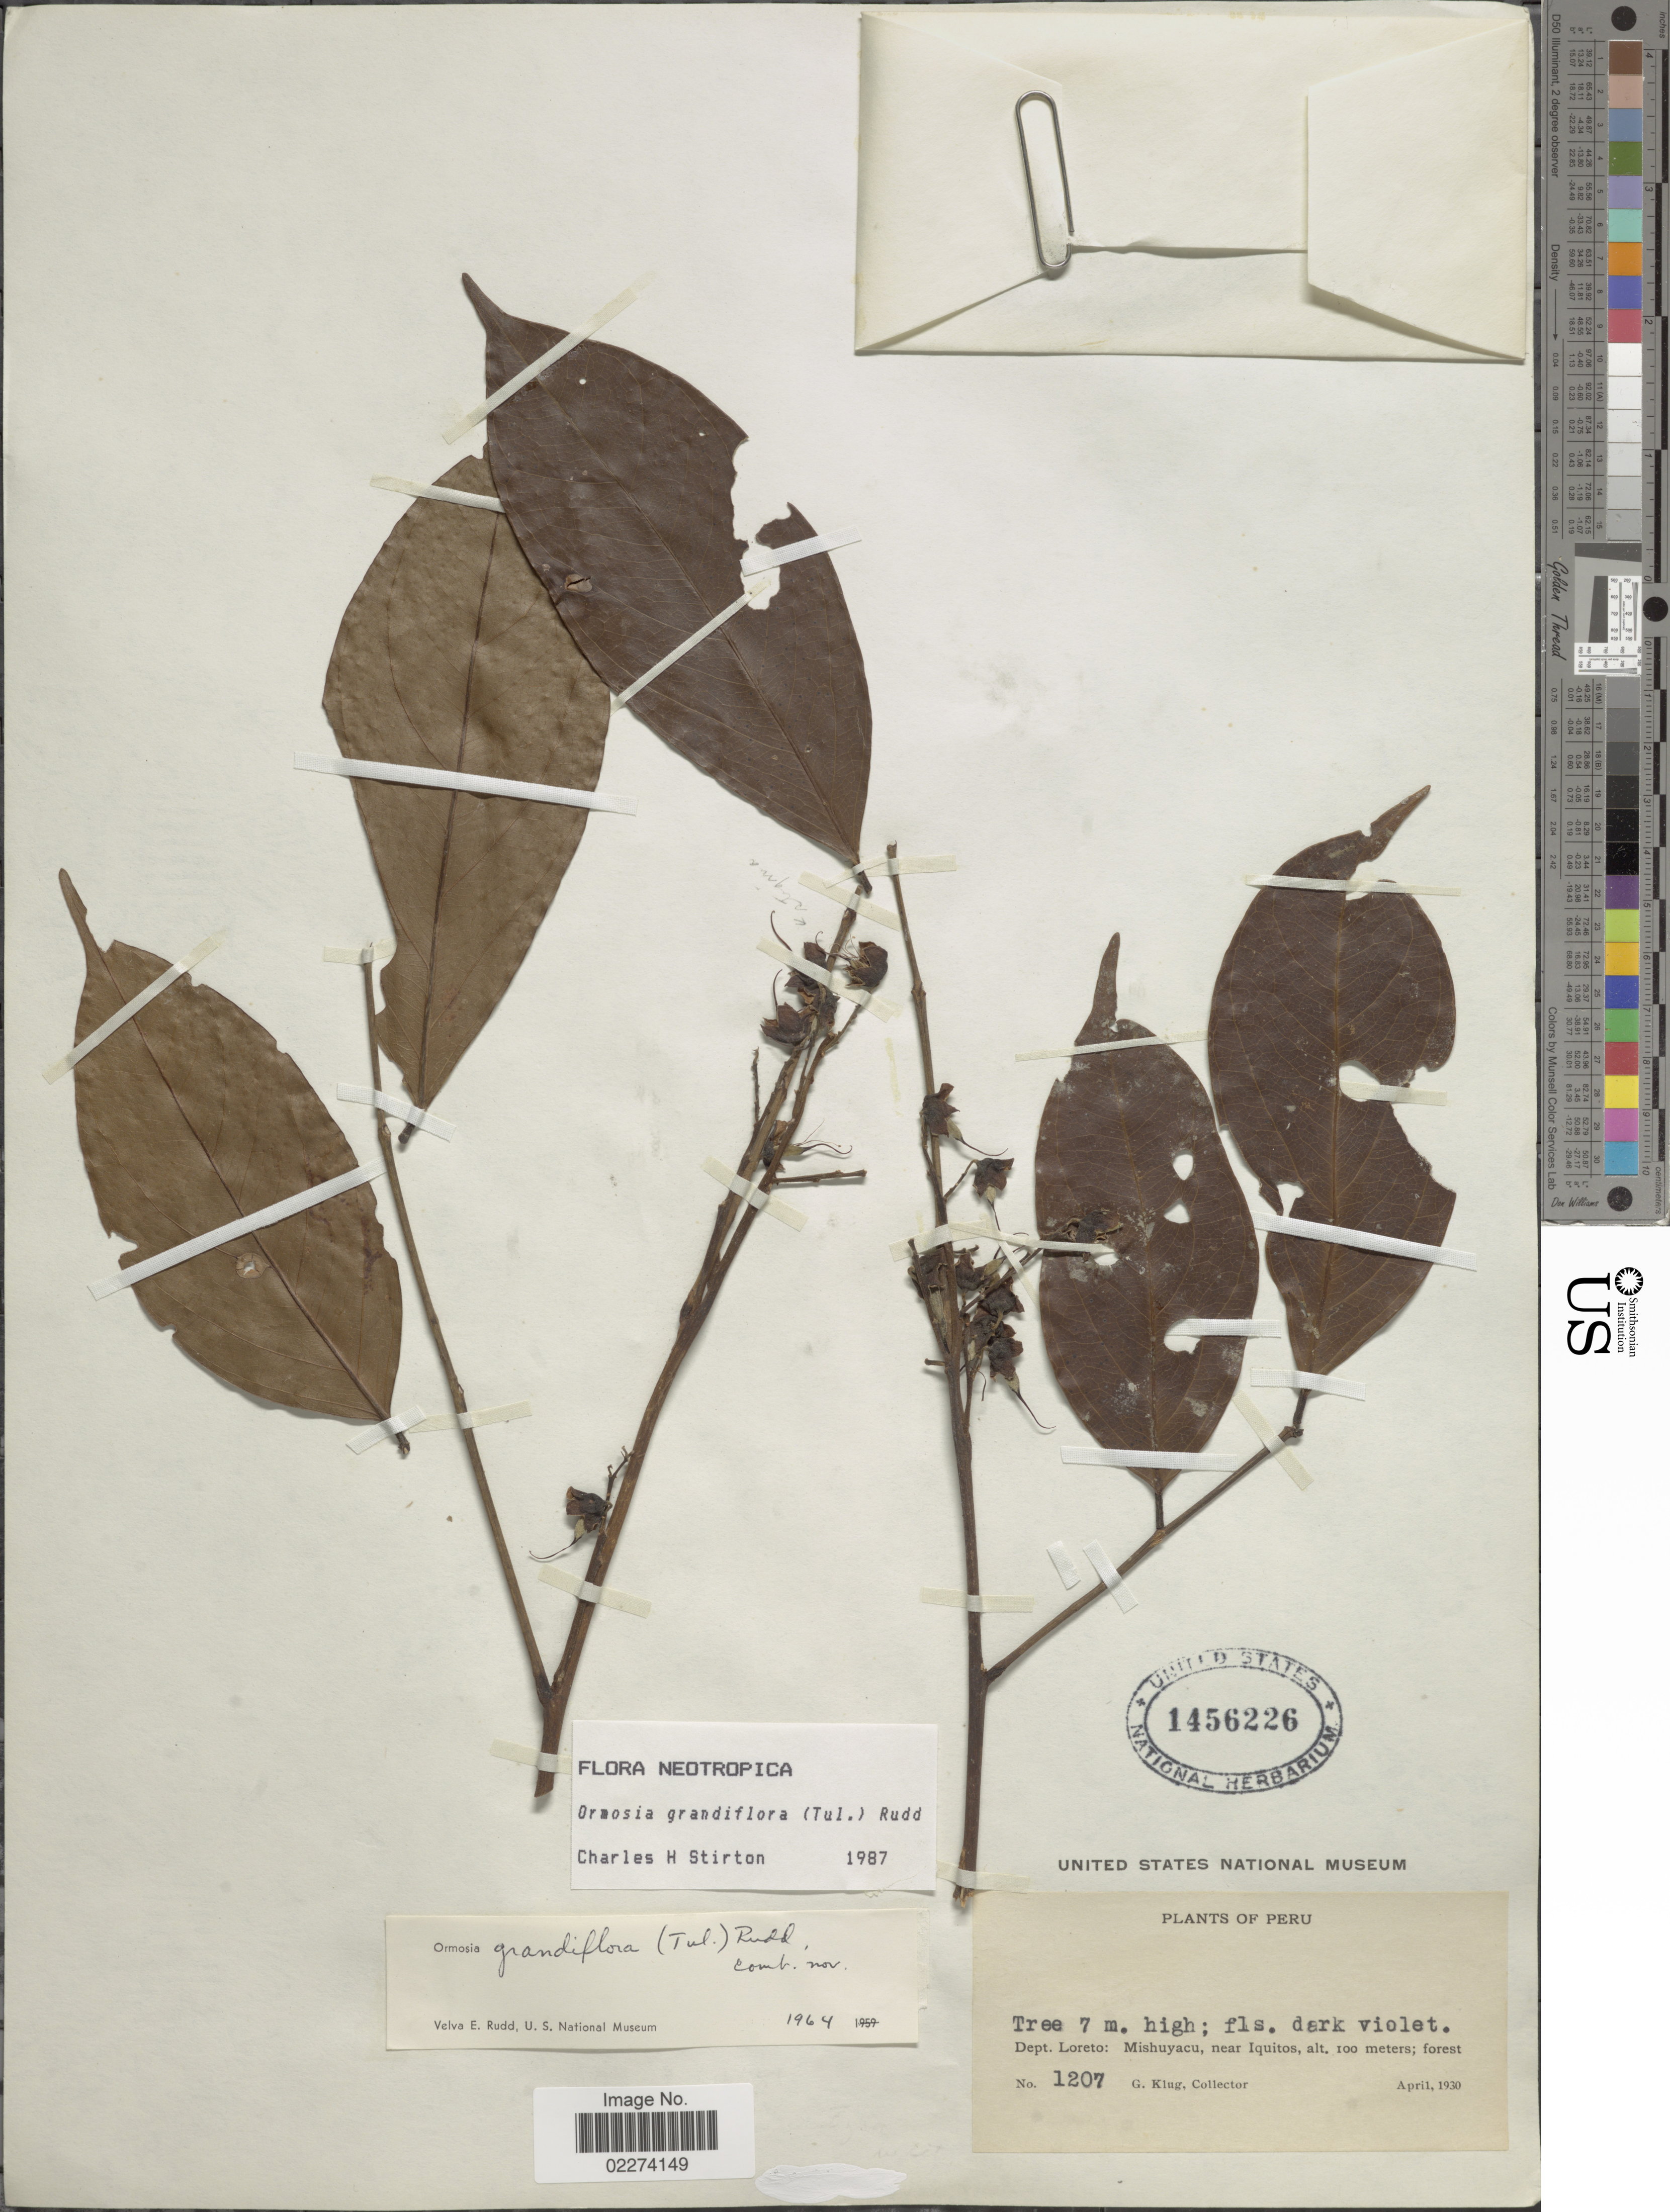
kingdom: Plantae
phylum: Tracheophyta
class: Magnoliopsida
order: Fabales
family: Fabaceae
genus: Ormosia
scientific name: Ormosia grandiflora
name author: (Tul.) Rudd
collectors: G. Klug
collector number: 1207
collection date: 1930-04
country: Peru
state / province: Loreto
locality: Dept, Loreto: Mishuyacu, near Iquitos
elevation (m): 100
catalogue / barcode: US 1456226